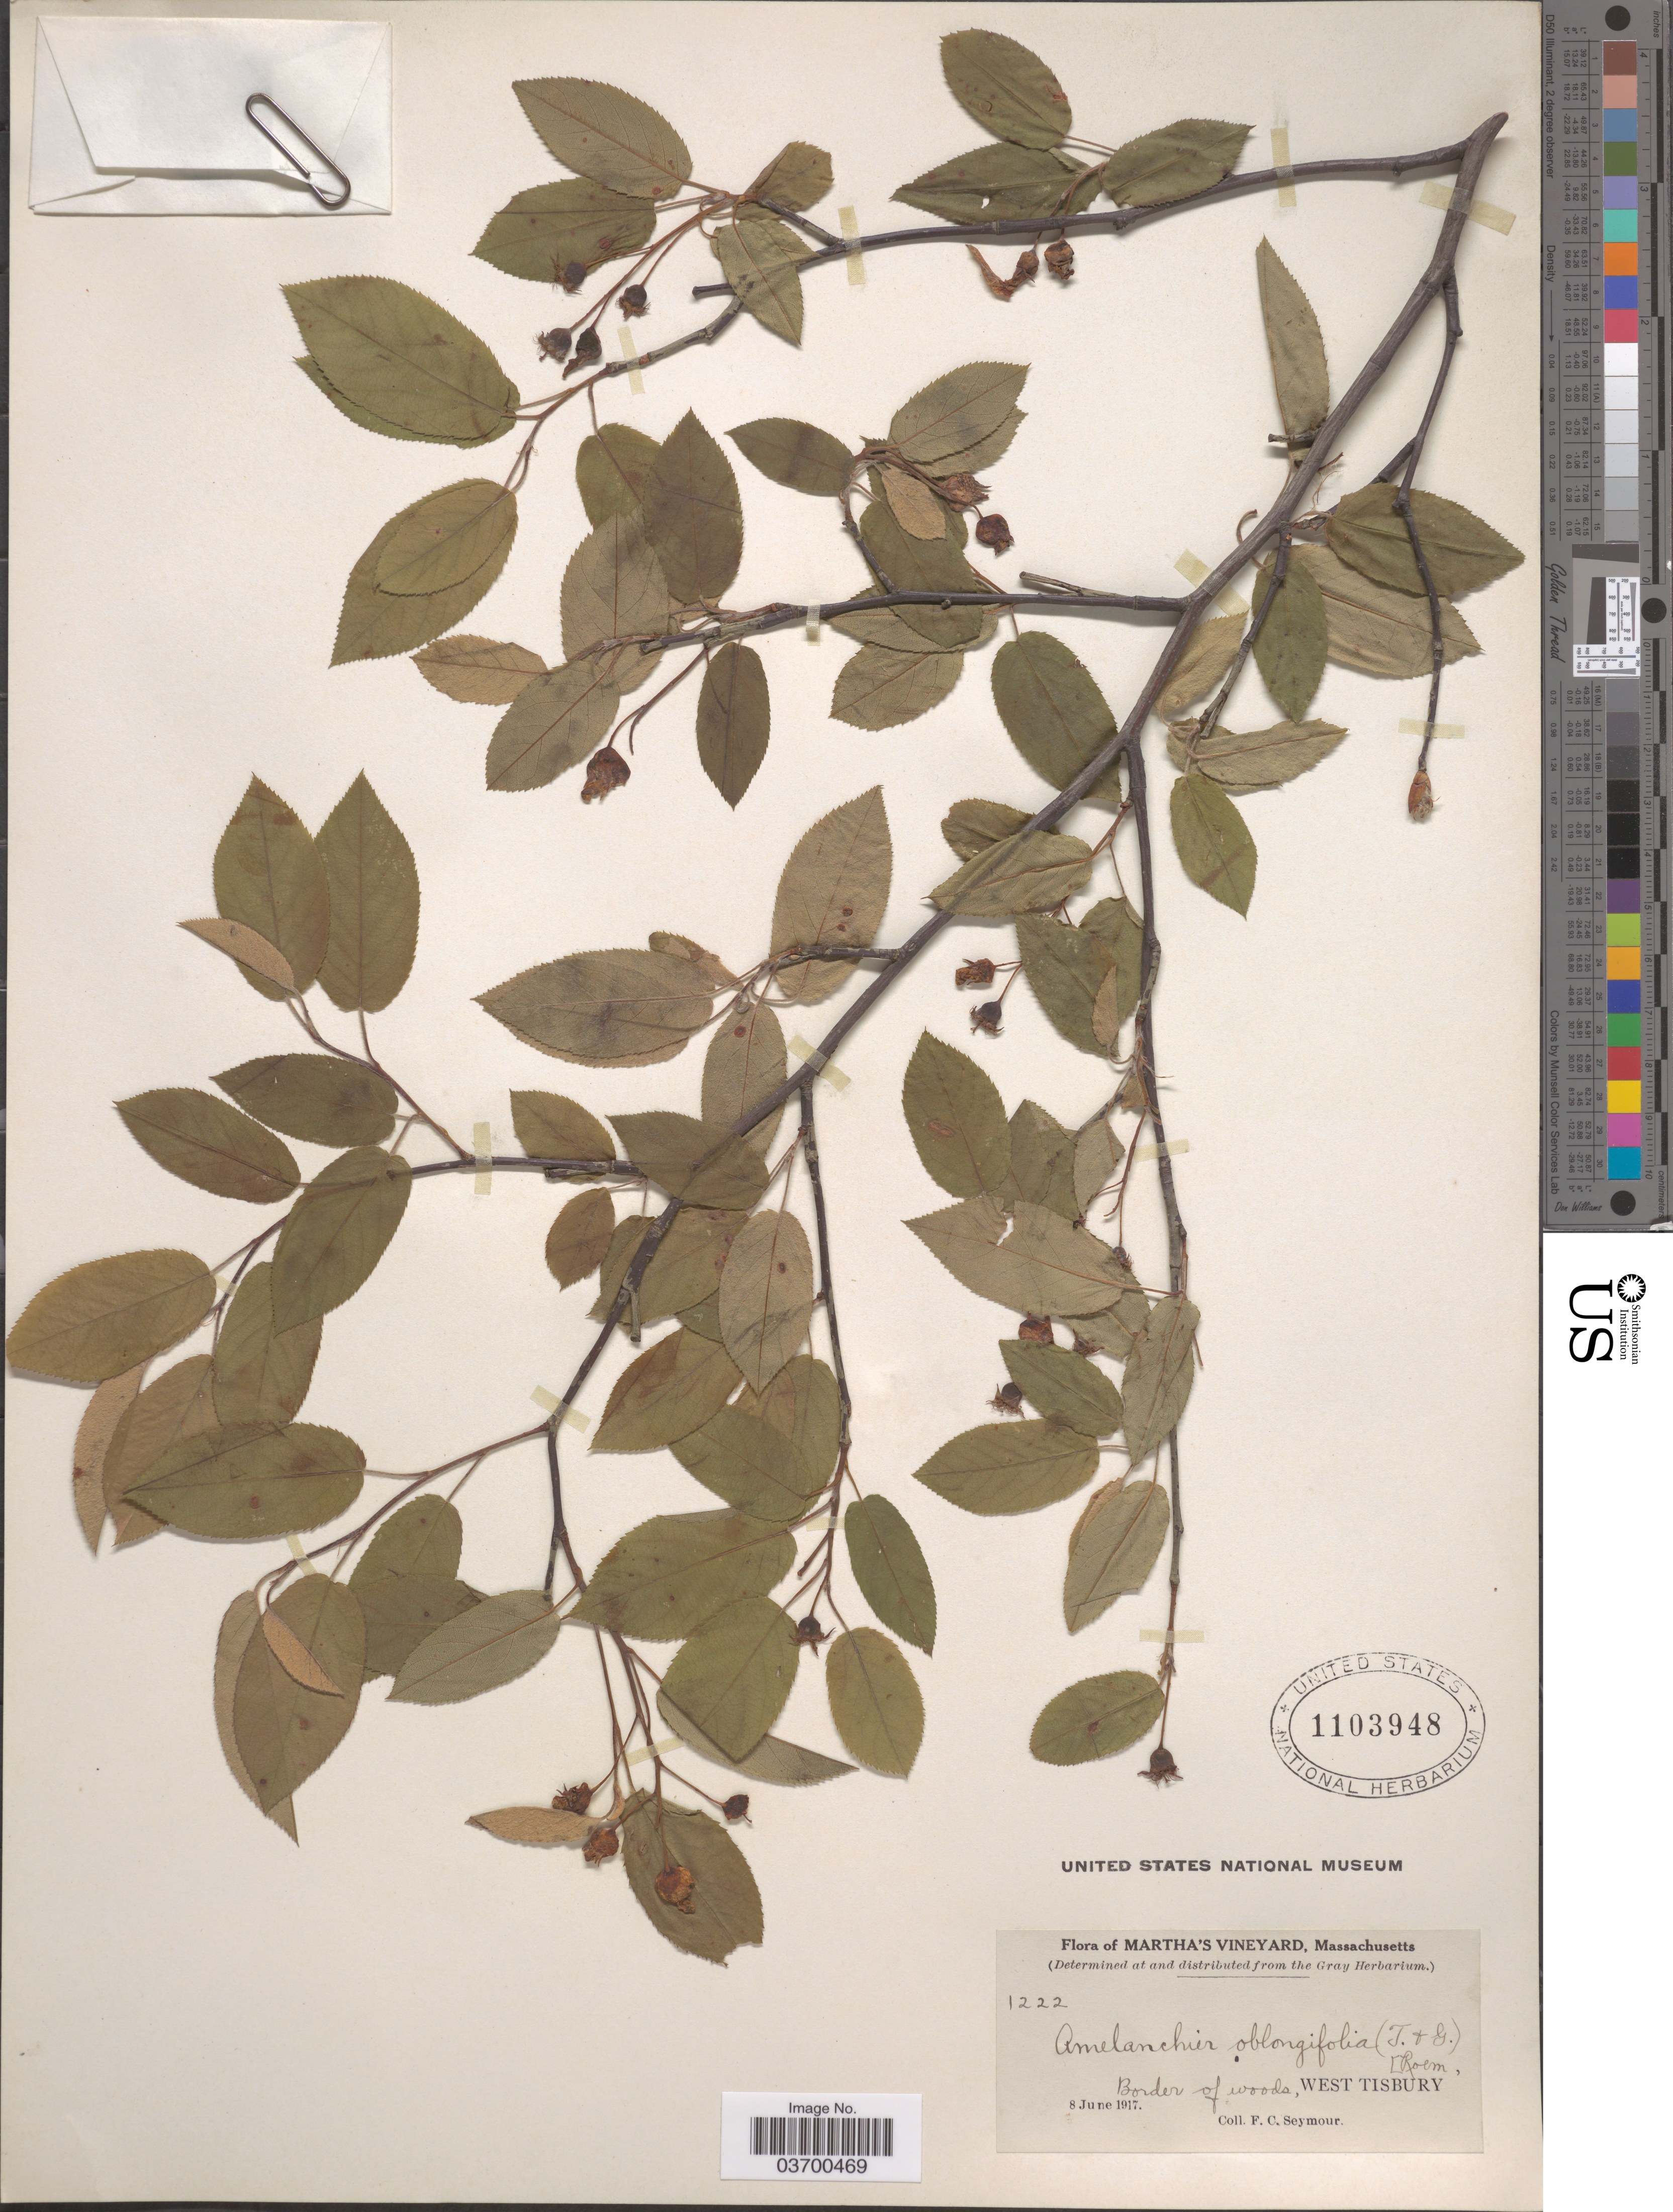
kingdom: Plantae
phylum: Tracheophyta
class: Magnoliopsida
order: Rosales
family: Rosaceae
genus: Amelanchier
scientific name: Amelanchier canadensis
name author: (L.) Medic.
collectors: F. C. Seymour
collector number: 1222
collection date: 1917-06-08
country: United States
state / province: Massachusetts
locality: Martha's Vineyard. Border of woods, West Tisbury.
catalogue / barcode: US 1103948